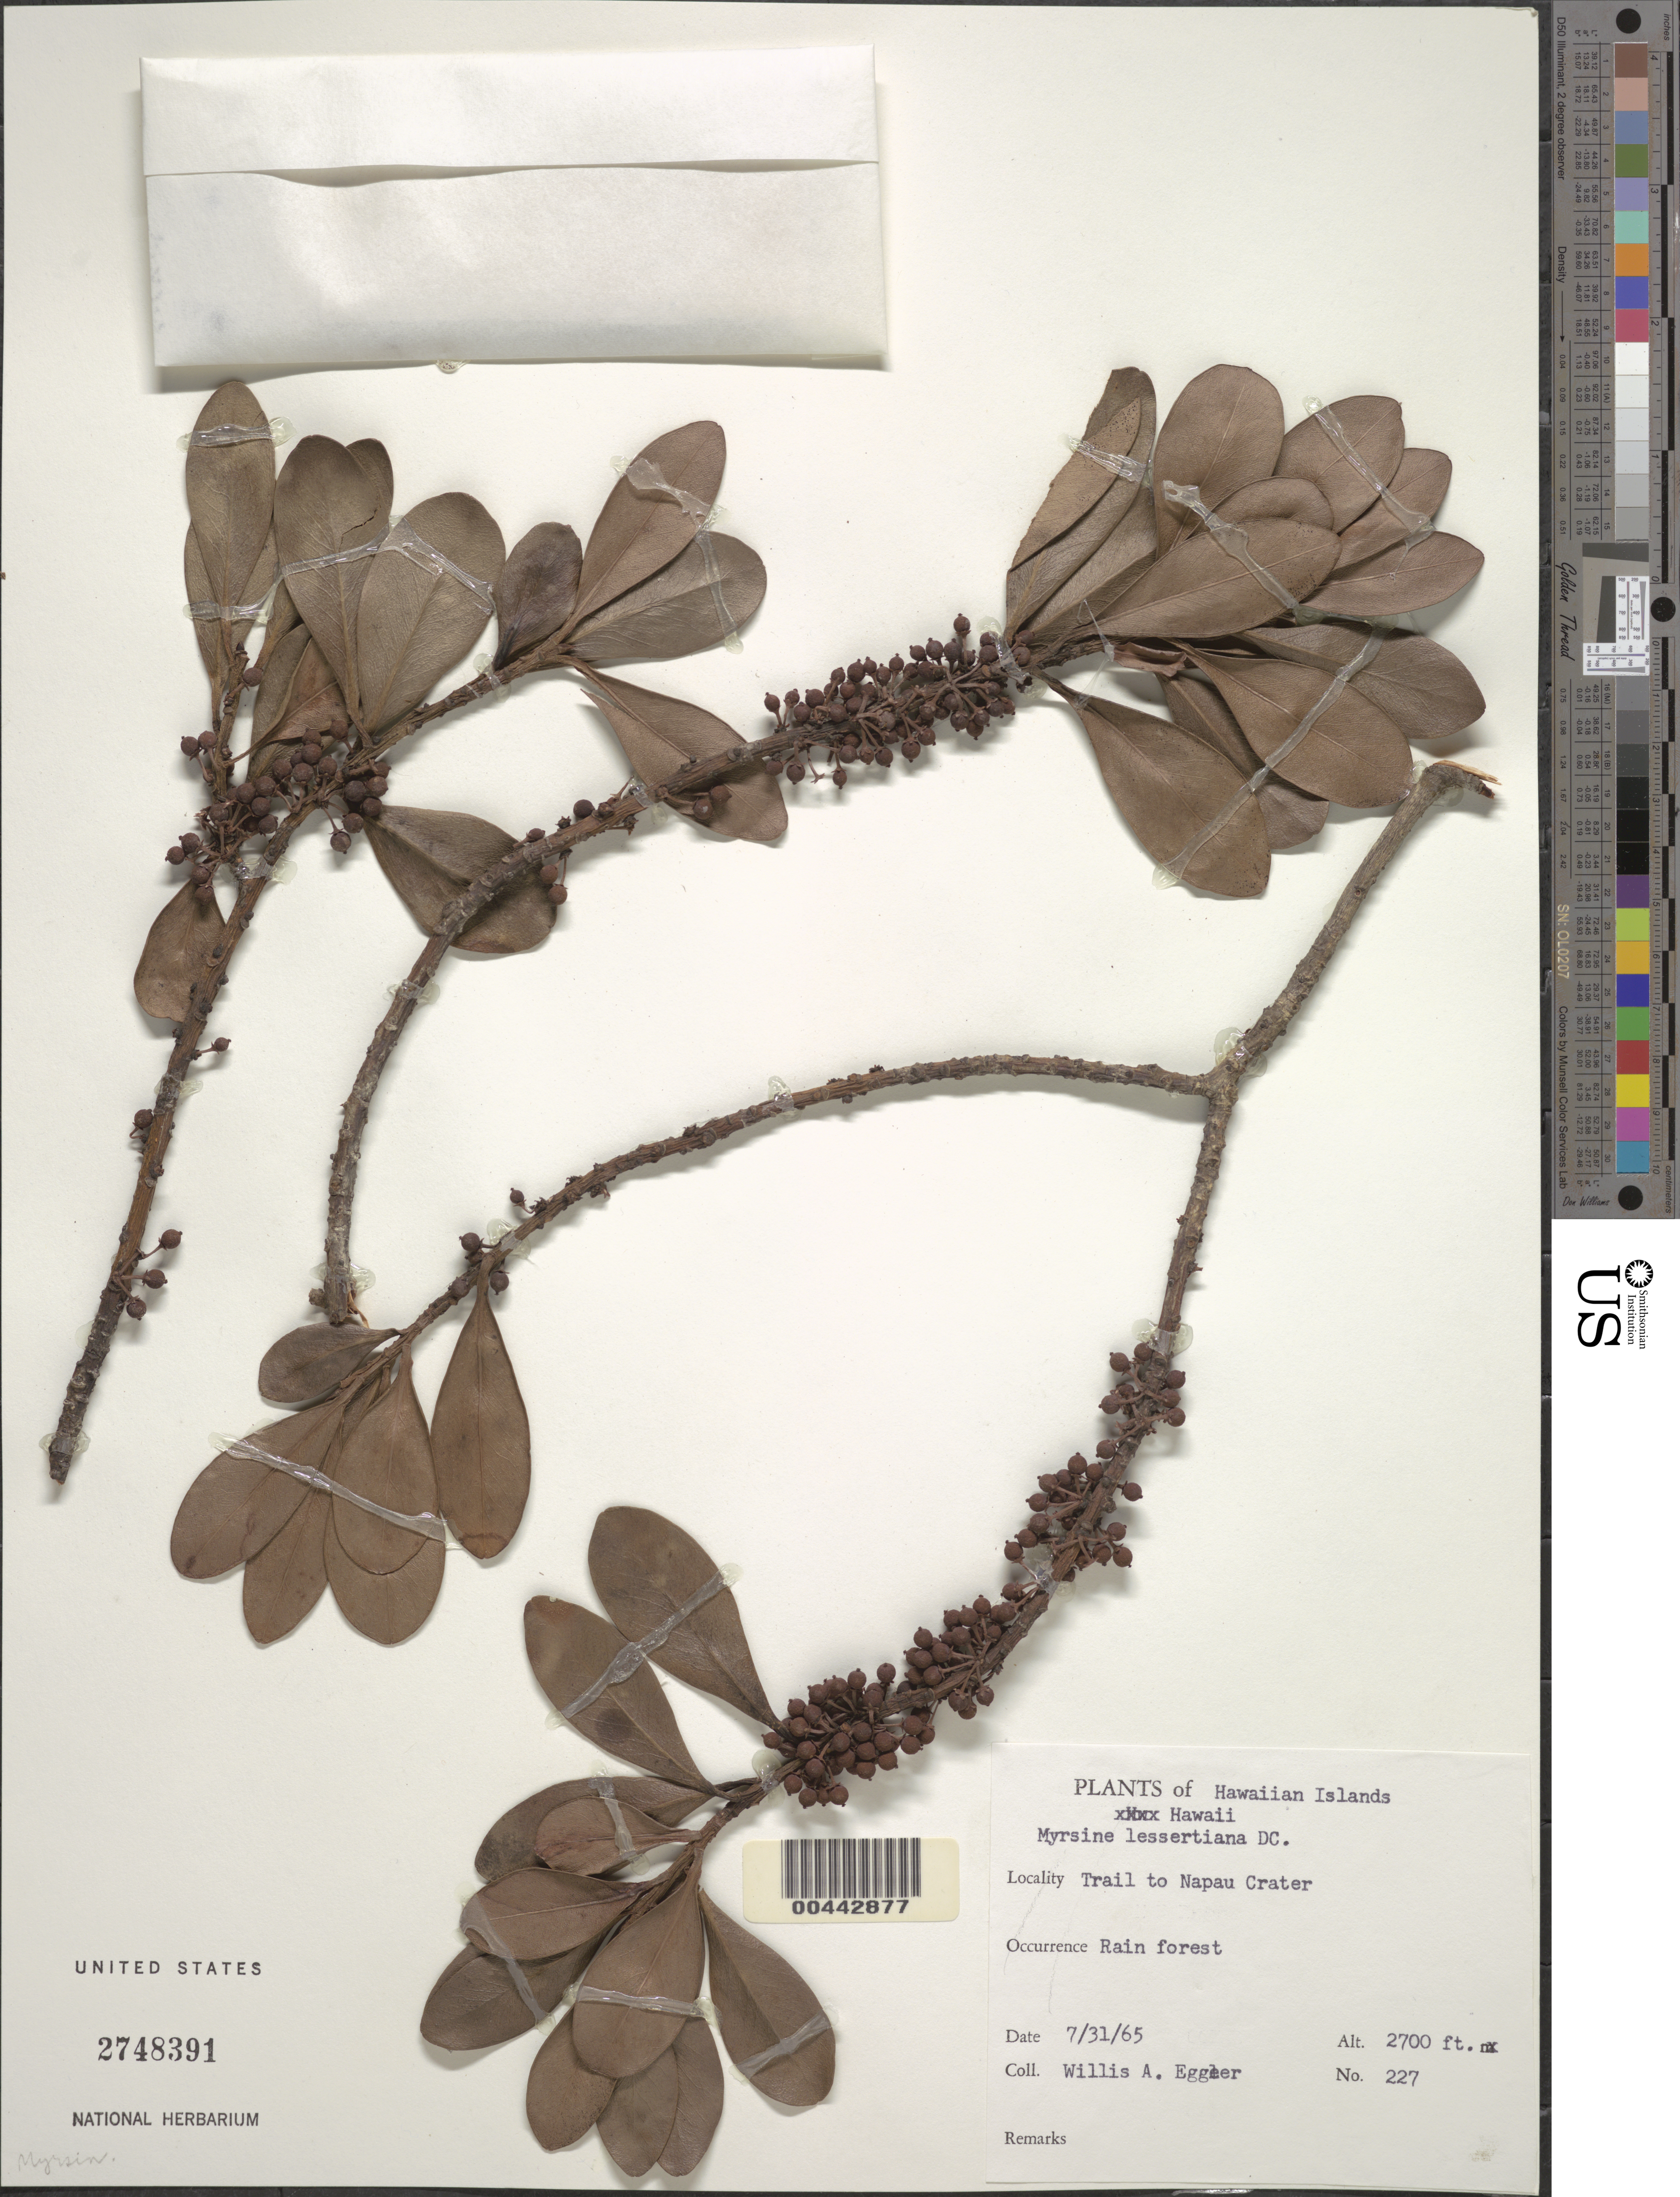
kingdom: Plantae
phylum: Tracheophyta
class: Magnoliopsida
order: Ericales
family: Primulaceae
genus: Myrsine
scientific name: Myrsine lessertiana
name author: A. DC.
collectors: W. A. Eggler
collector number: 227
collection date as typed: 31 Jul 1965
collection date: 1965-07-31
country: United States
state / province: Hawaii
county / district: Hawaii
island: Hawaii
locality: Trail to Napau Crater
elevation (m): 823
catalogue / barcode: US 2748391